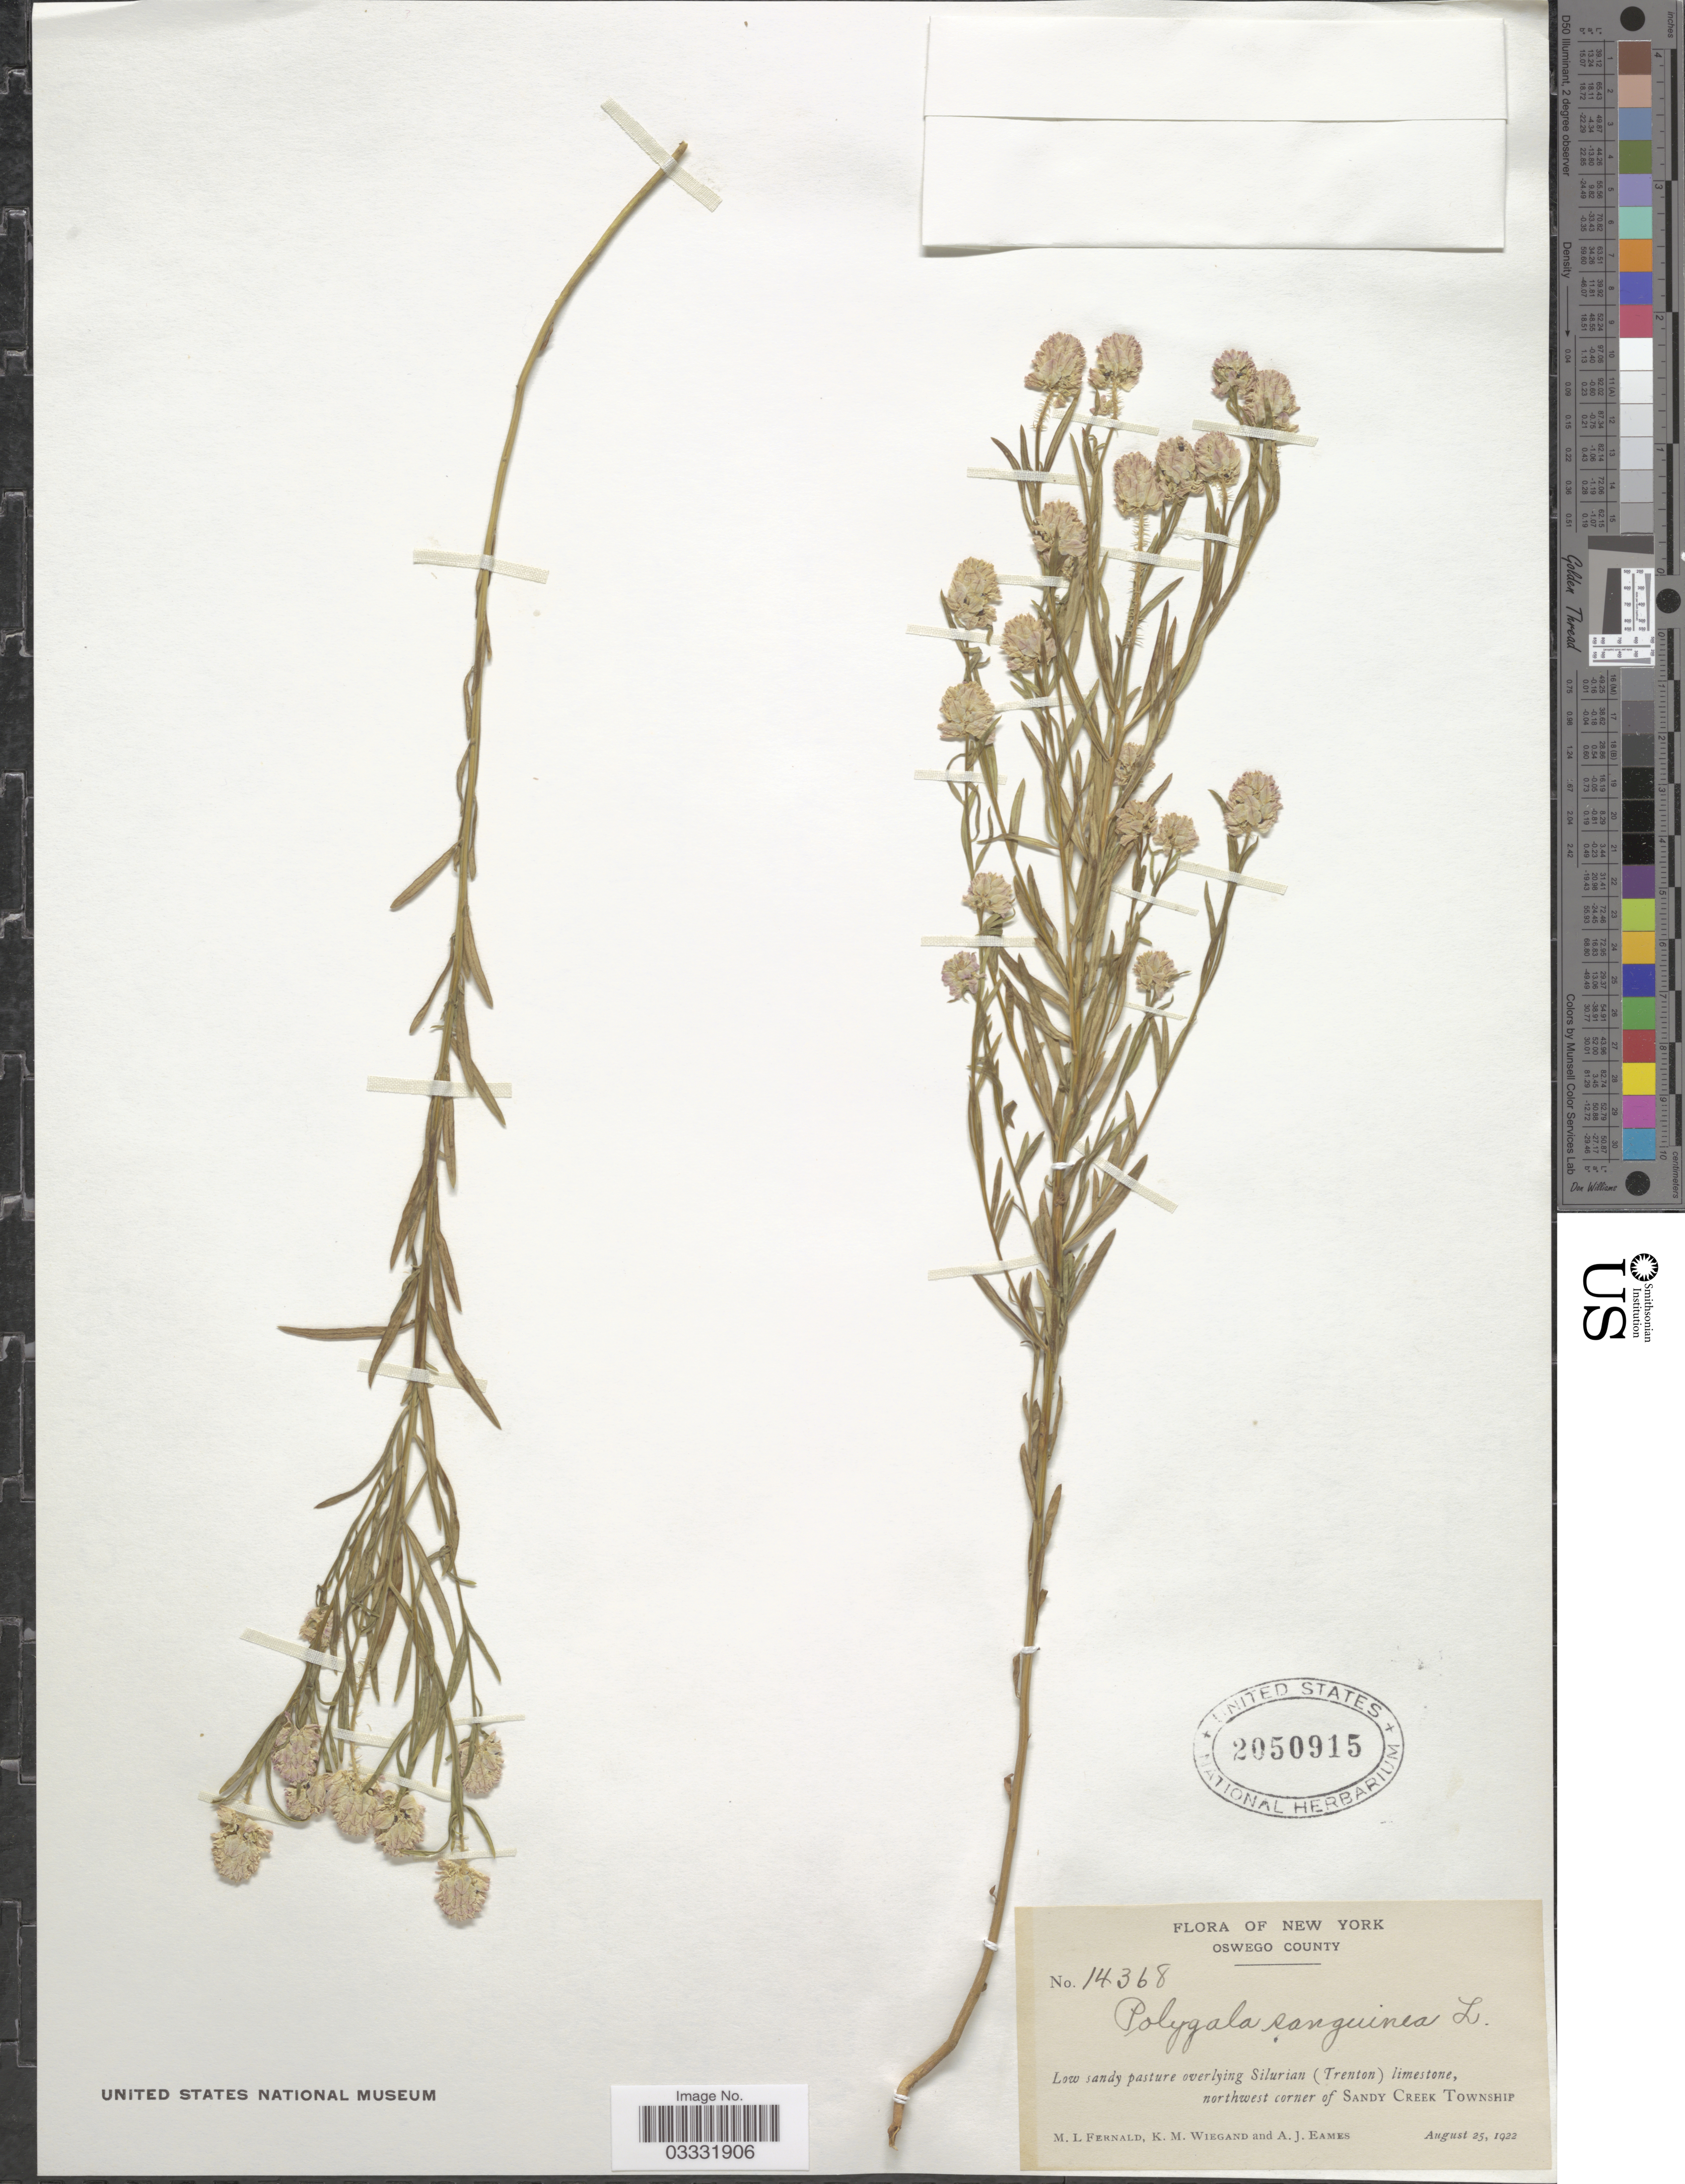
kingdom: Plantae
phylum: Tracheophyta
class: Magnoliopsida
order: Fabales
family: Polygalaceae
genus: Polygala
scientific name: Polygala sanguinea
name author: L.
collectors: M. L. Fernald, K. M. Wiegand & A. J. Eames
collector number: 14368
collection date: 1922-08-25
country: United States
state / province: New York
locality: Oswego County. Low sandy pasture overlying Silurian (Trenton) limestone, northwest corner of Sandy Creek Township.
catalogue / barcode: US 2050915